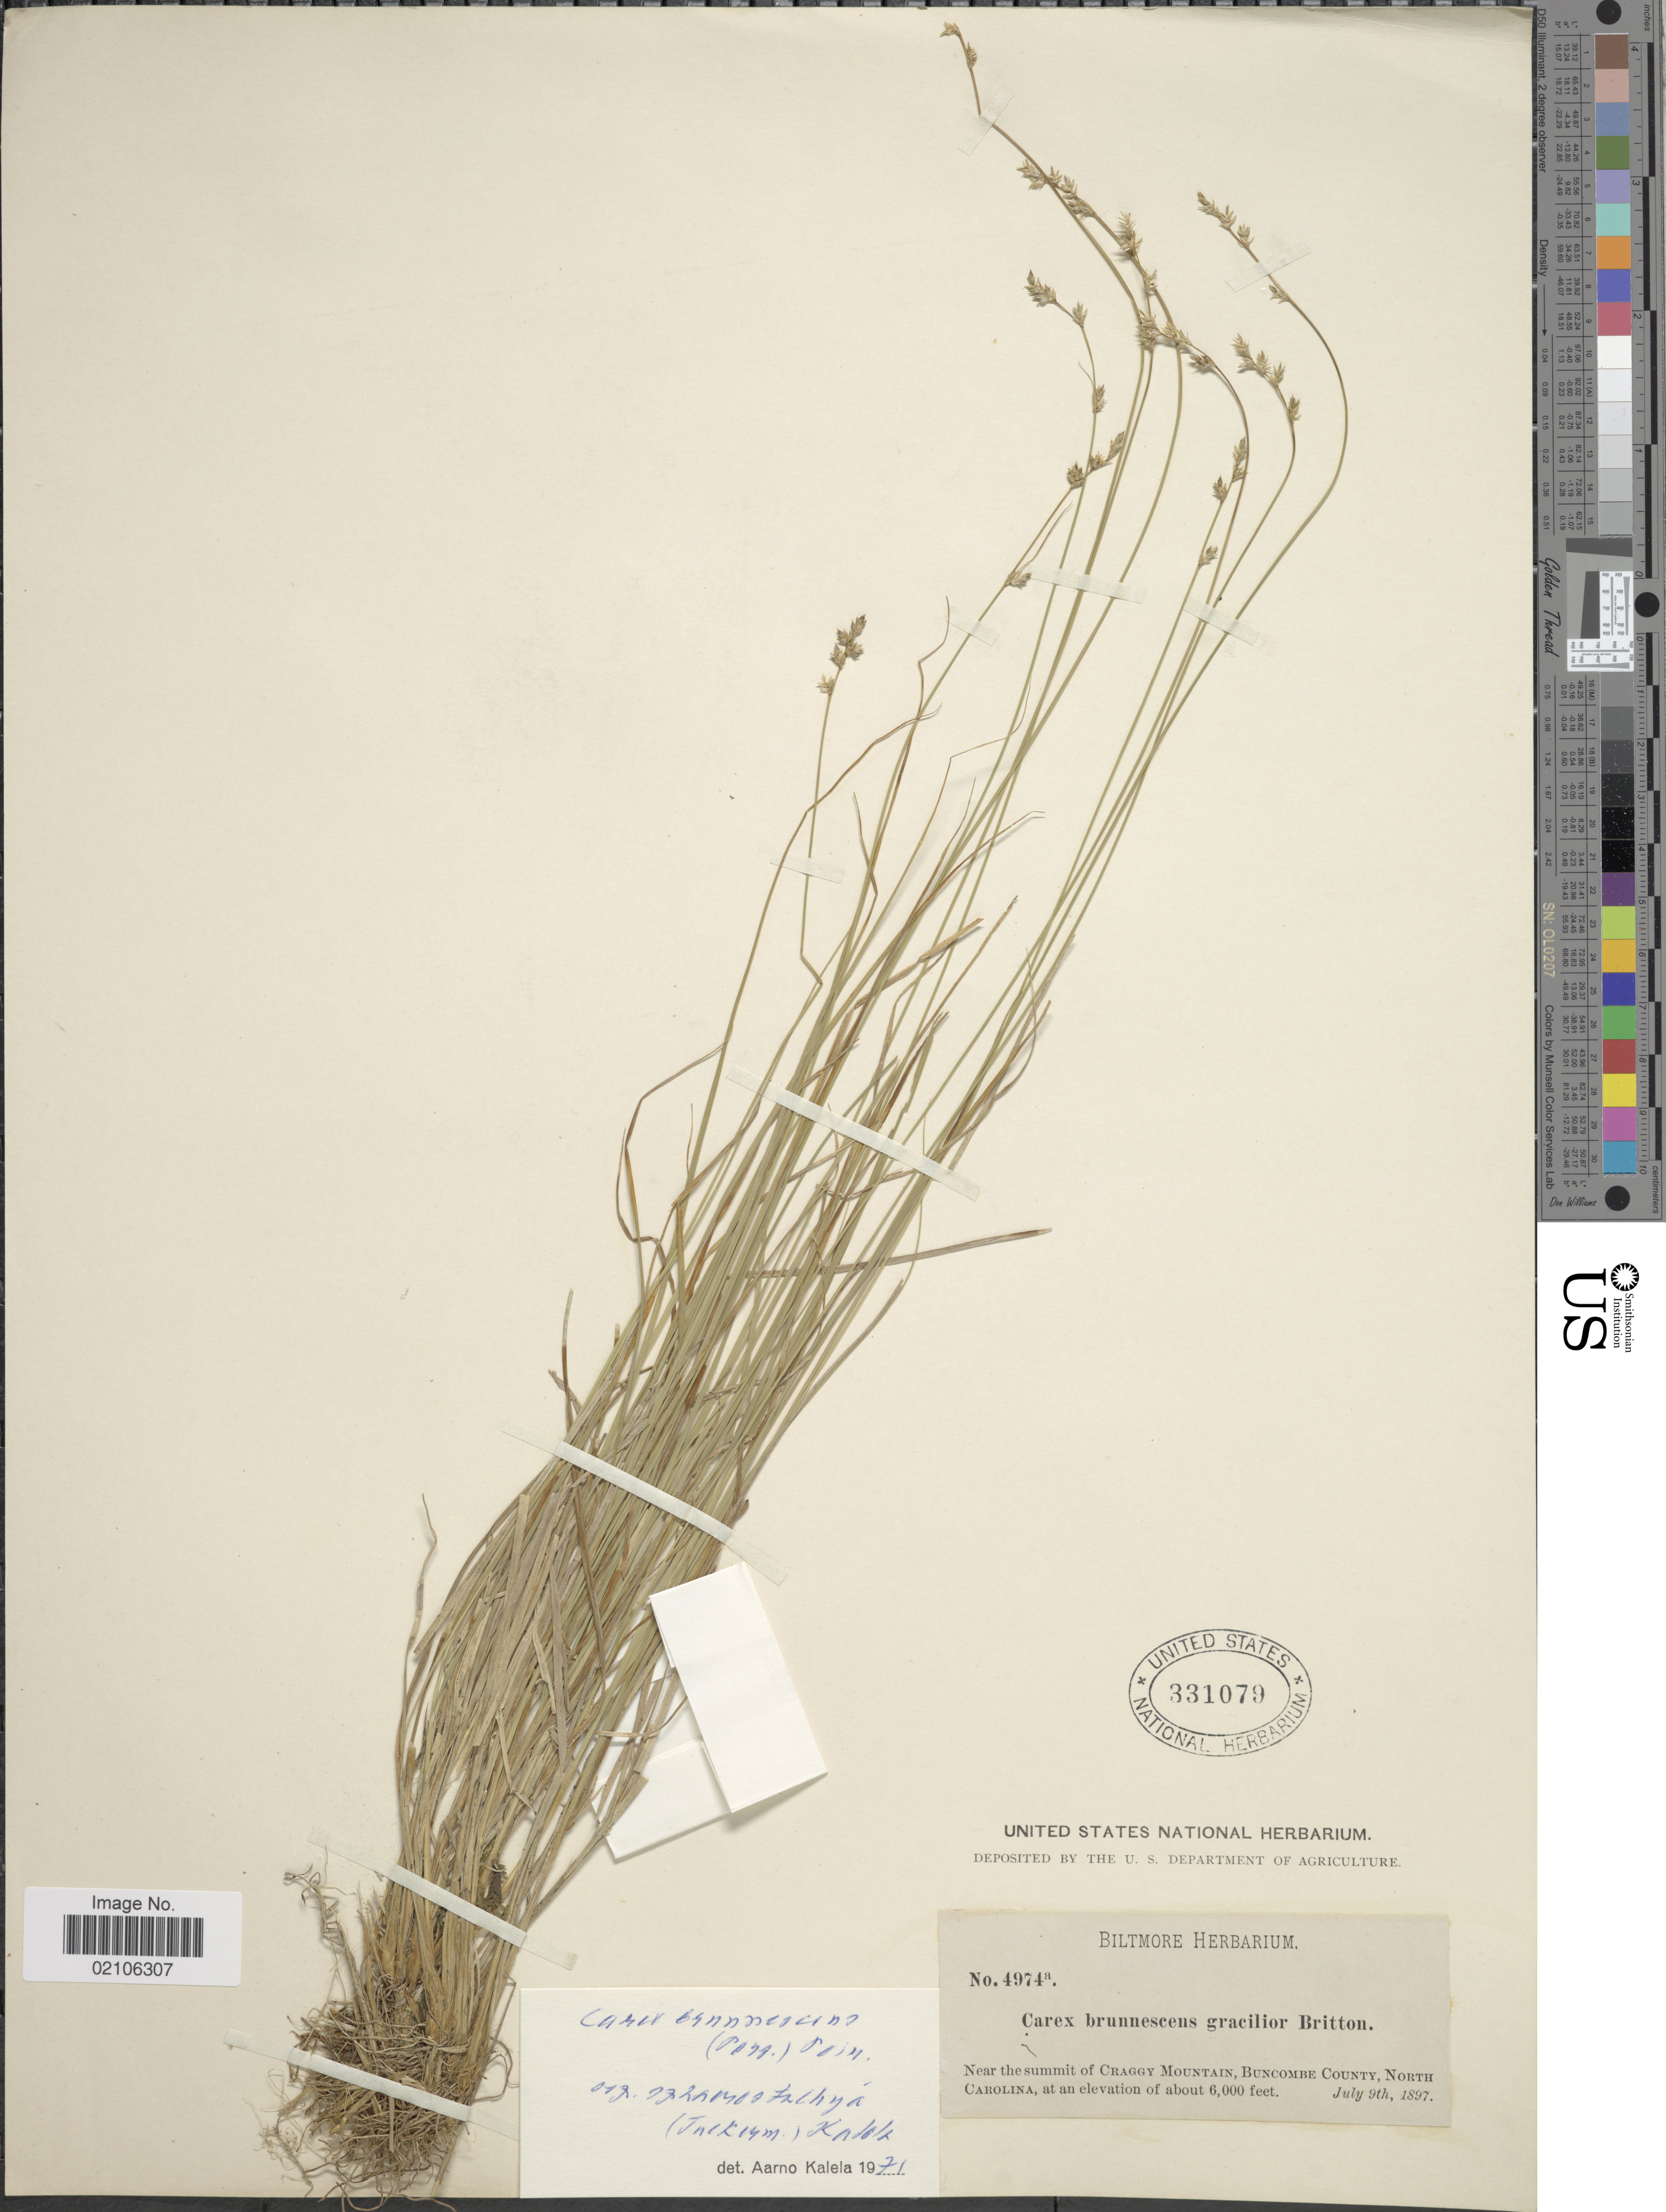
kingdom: Plantae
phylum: Tracheophyta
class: Liliopsida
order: Poales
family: Cyperaceae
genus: Carex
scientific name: Carex brunnescens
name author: (Pers.) Poir.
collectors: ex herb. Biltmore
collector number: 4974a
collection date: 1897-07-09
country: United States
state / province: North Carolina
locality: Near the summit of Craggy Mountain, Buncombre County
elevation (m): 1829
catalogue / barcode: US 331079